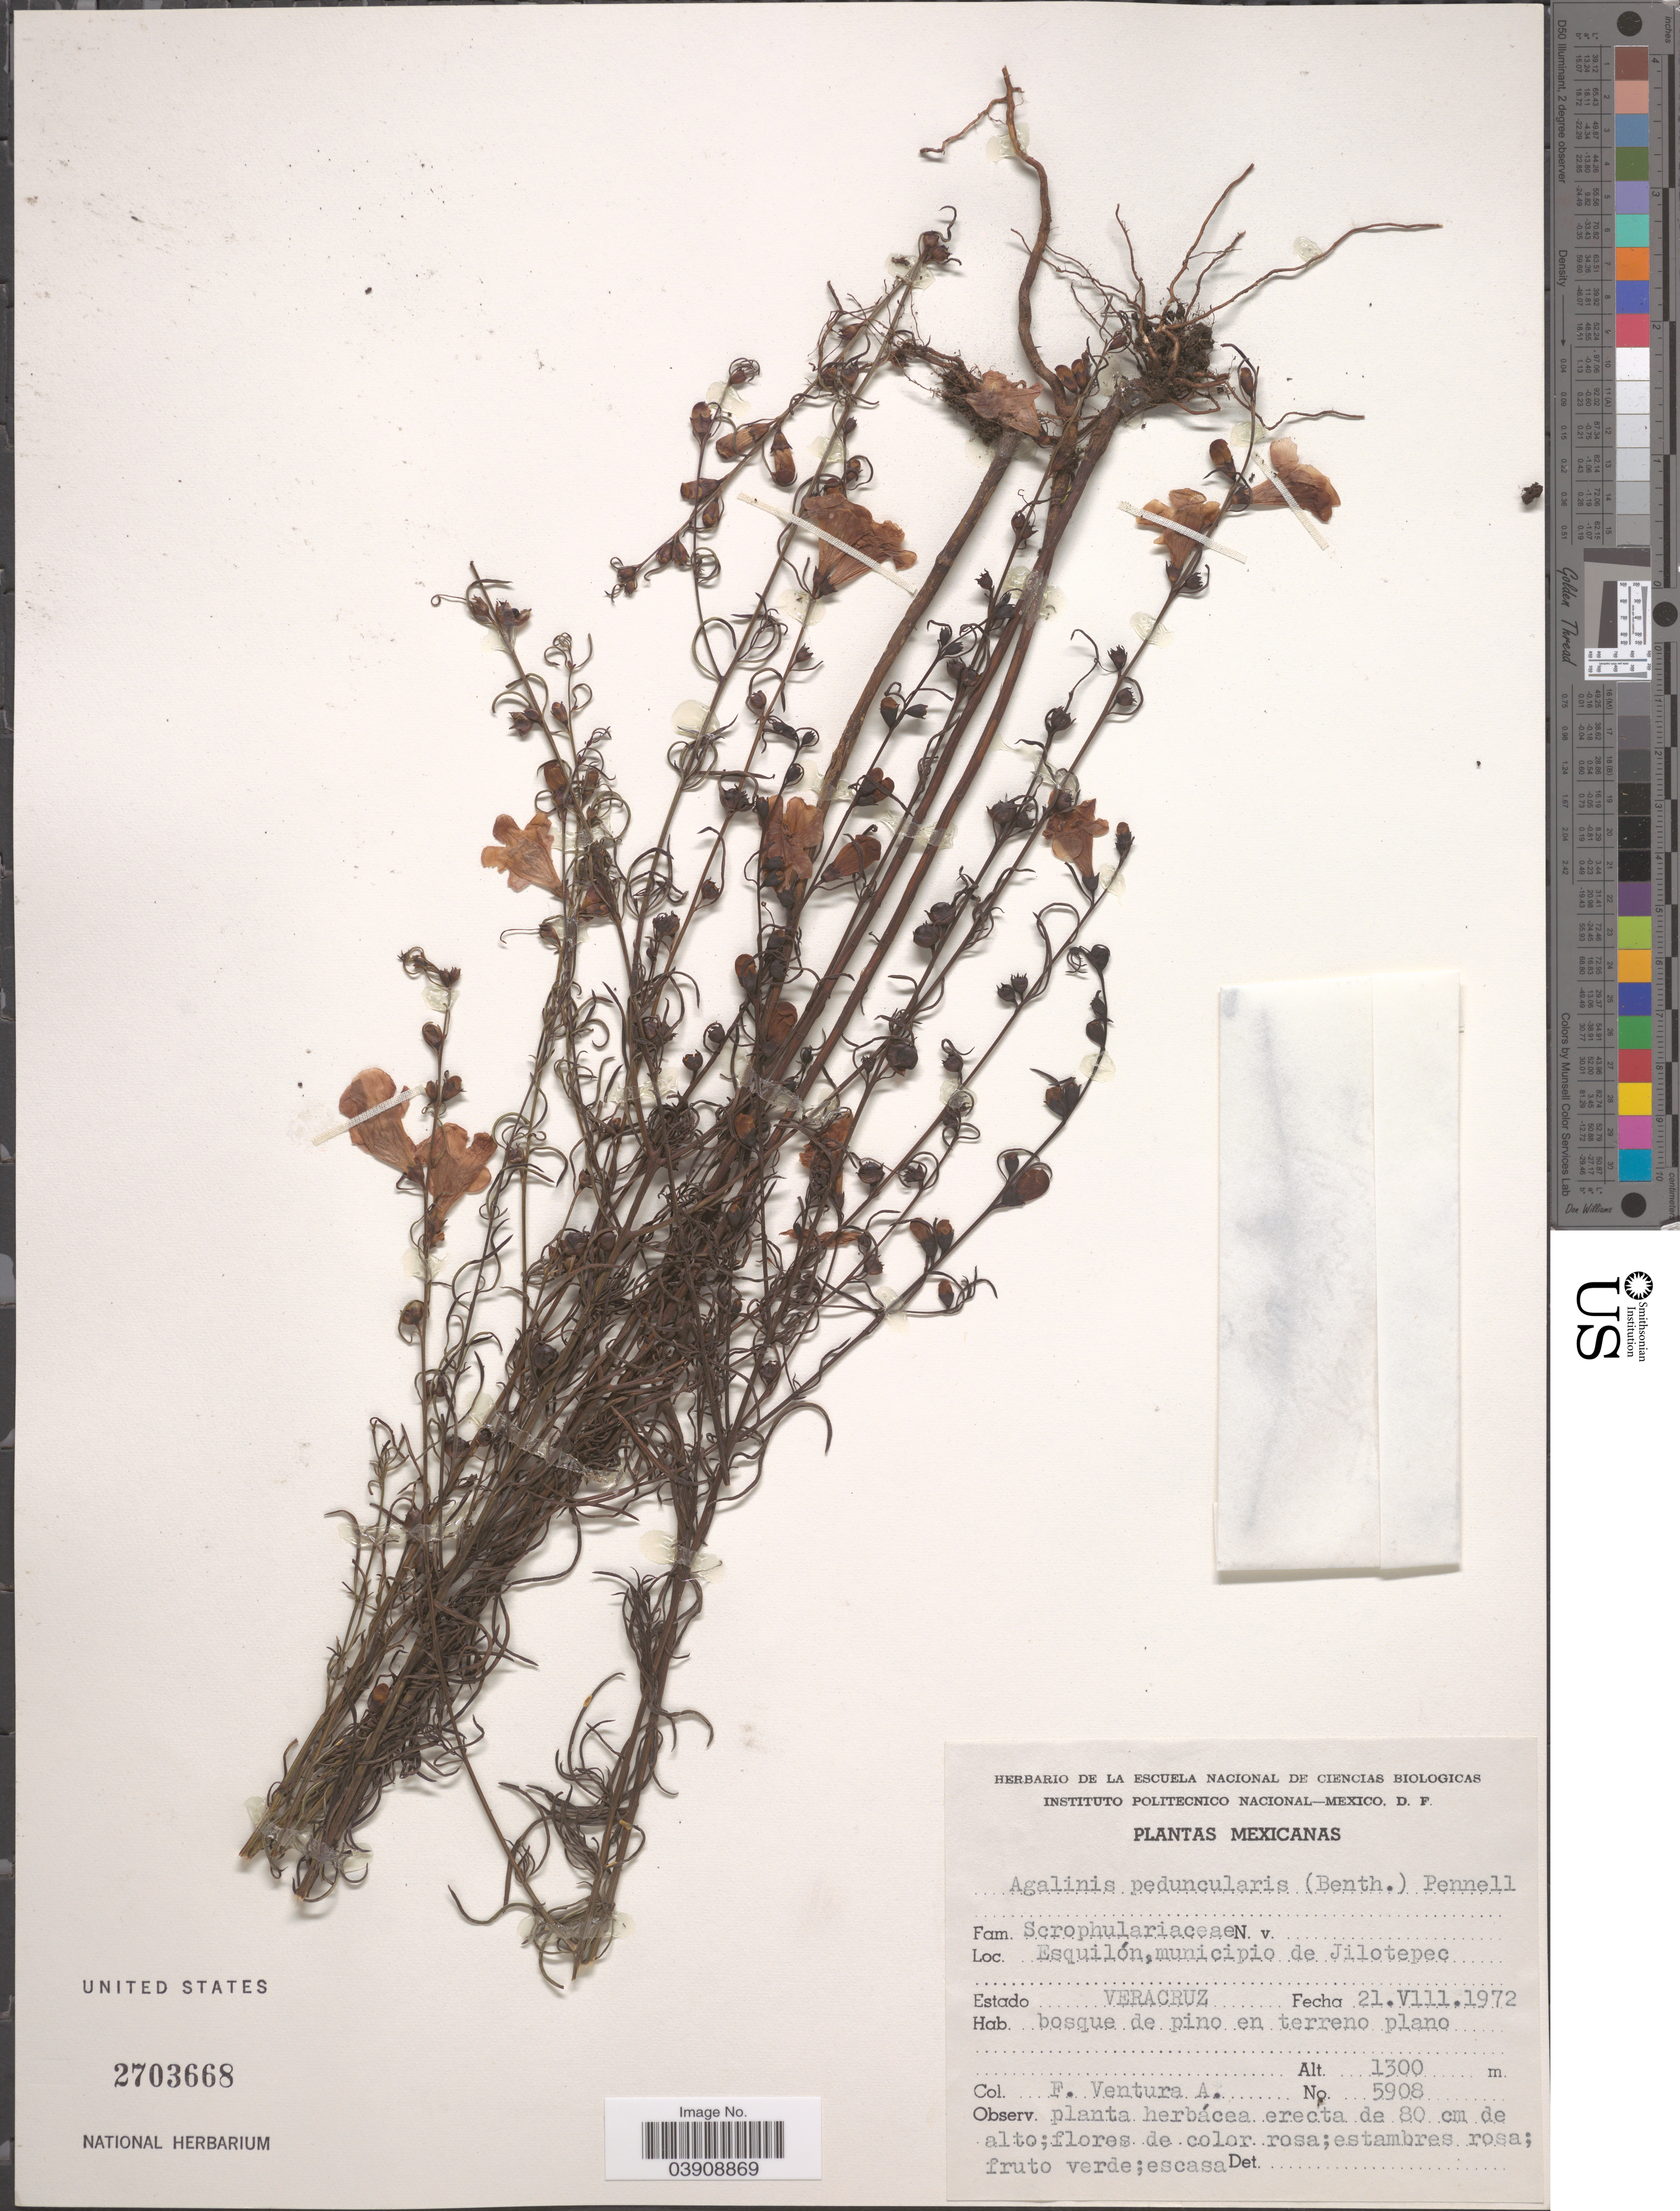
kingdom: Plantae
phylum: Tracheophyta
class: Magnoliopsida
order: Lamiales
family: Orobanchaceae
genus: Agalinis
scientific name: Agalinis peduncularis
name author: (Benth.) Pennell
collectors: F. Ventura A.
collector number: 5908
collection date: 1972-08-21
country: Mexico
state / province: Veracruz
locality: Esquilón, municipio de Jilotepec.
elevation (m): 1300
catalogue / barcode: US 2703668